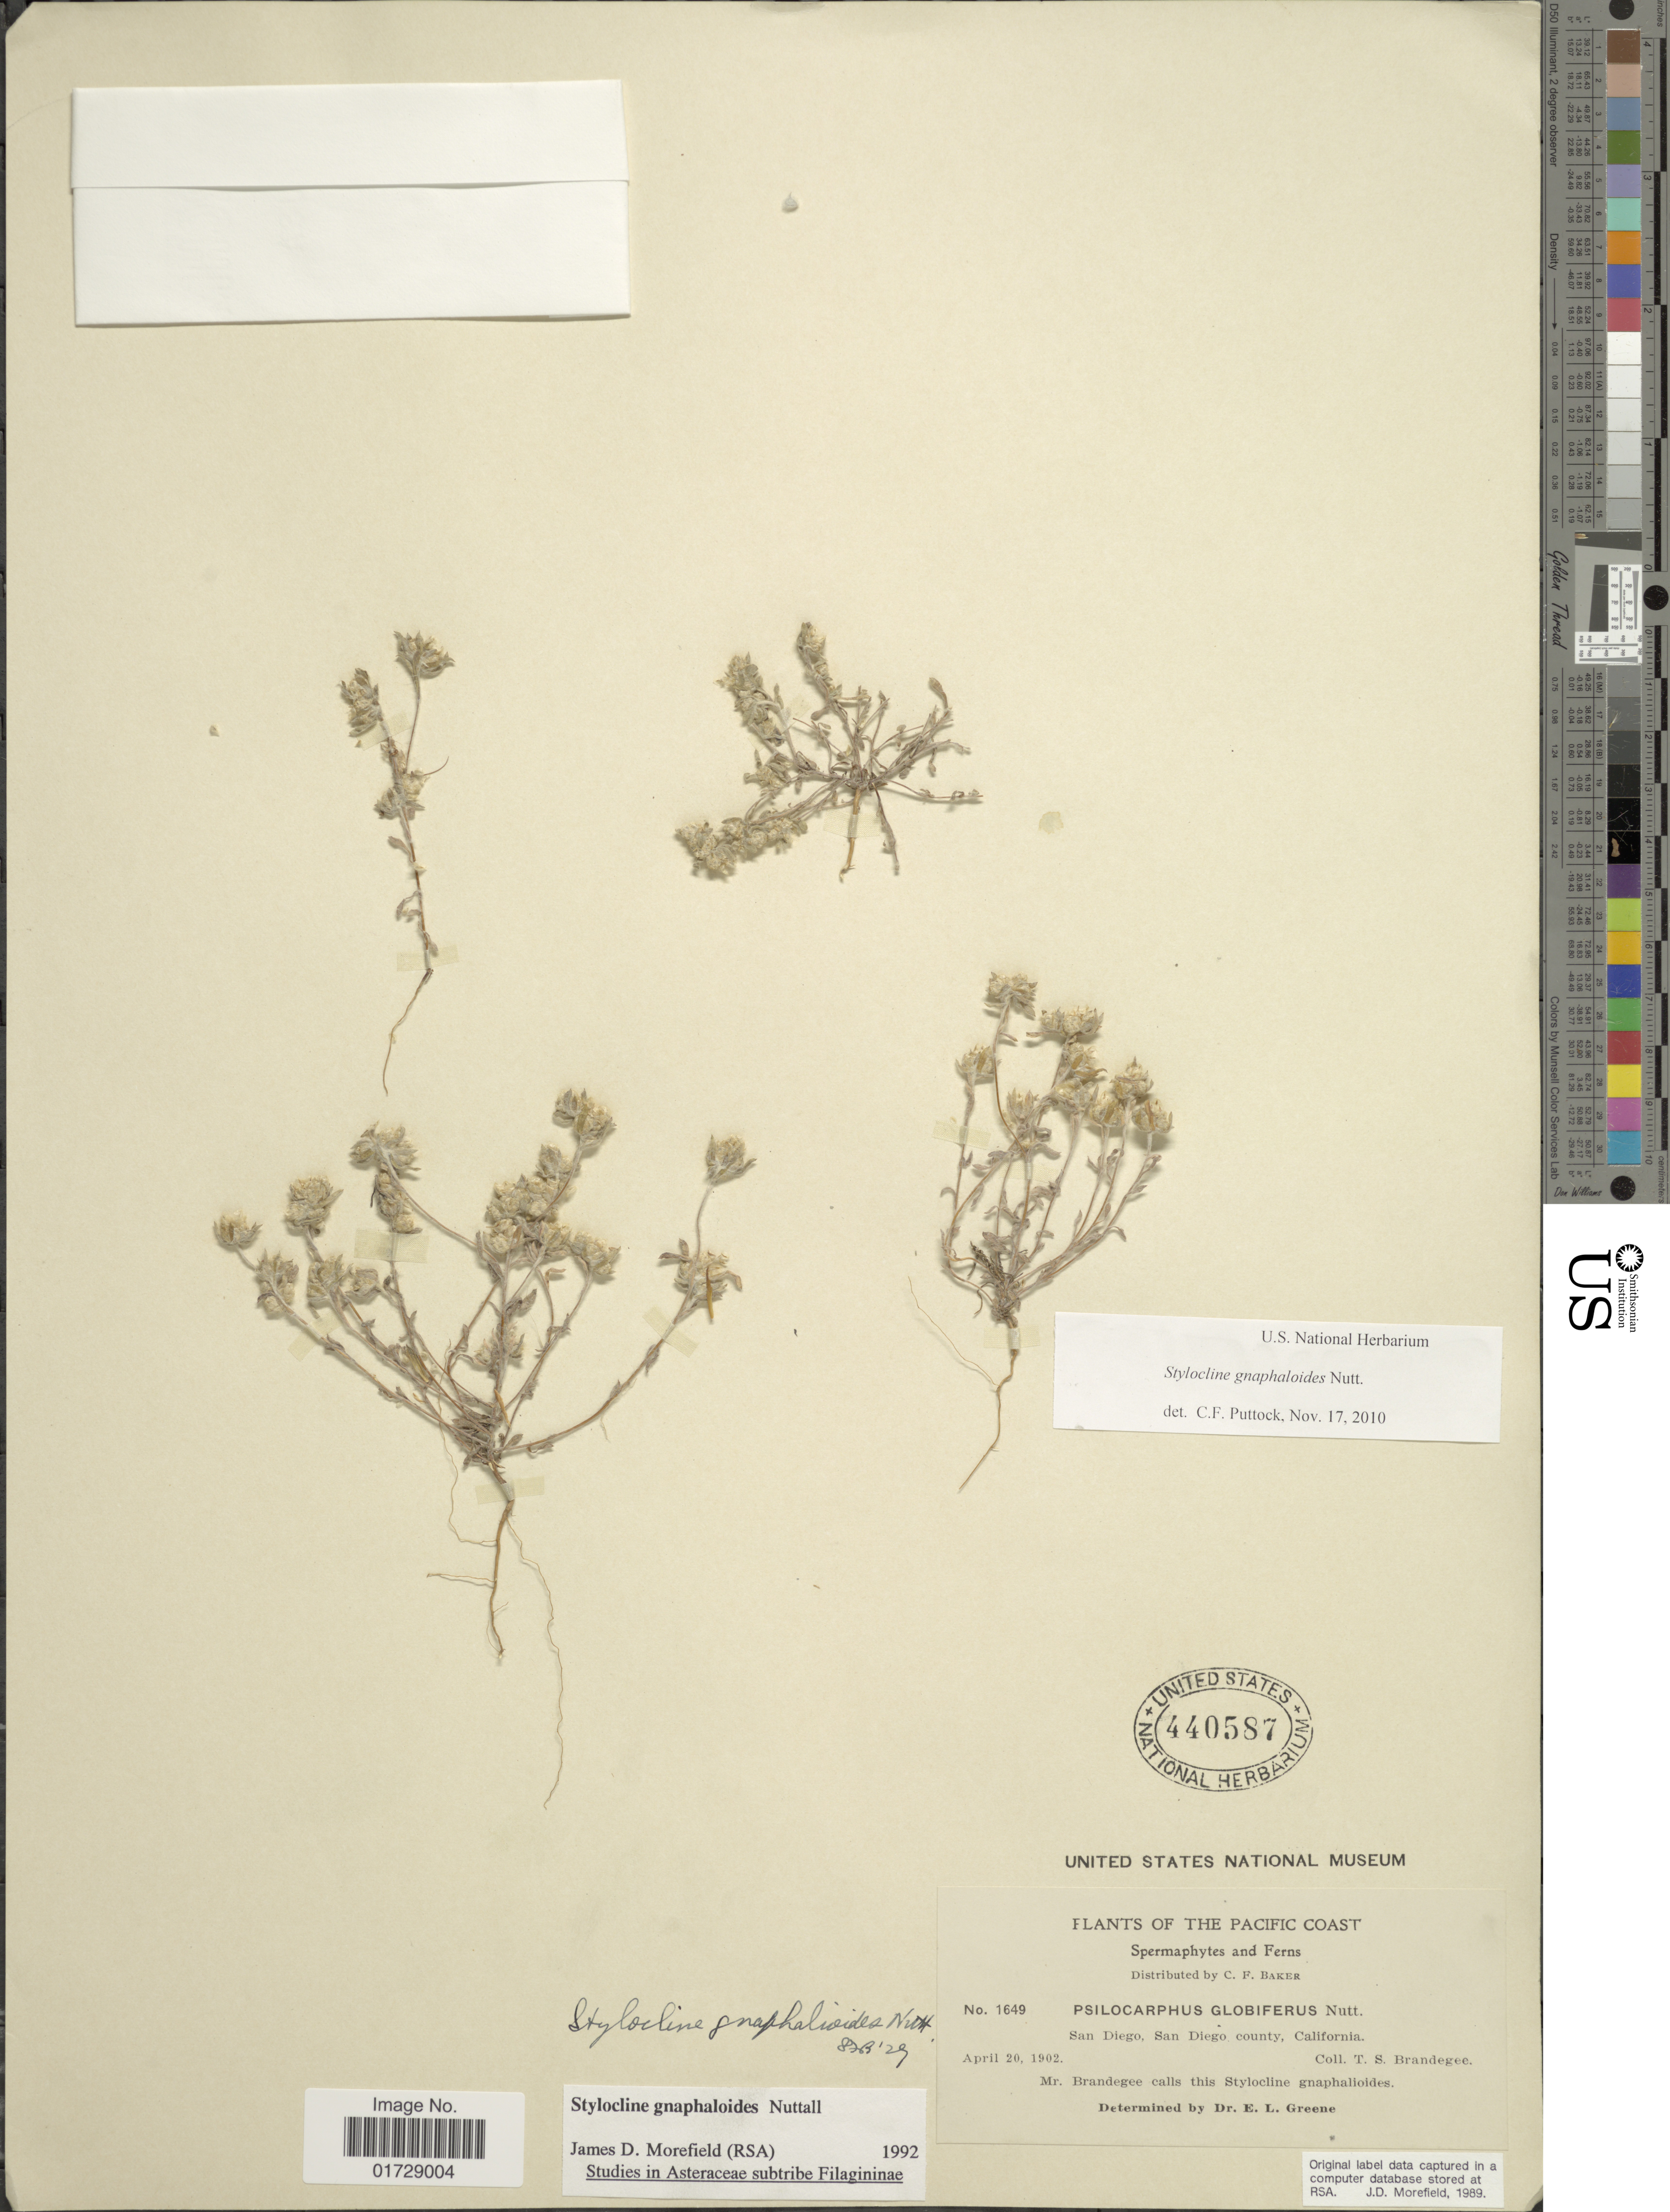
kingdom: Plantae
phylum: Tracheophyta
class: Magnoliopsida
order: Asterales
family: Asteraceae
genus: Stylocline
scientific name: Stylocline gnaphalioides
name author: Nutt.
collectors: T. S. Brandegee (herbarium)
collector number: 1649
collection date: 1902-04-20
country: United States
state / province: California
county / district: San Diego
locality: Pacific Coast, San Diego, San Diego county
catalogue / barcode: US 440587